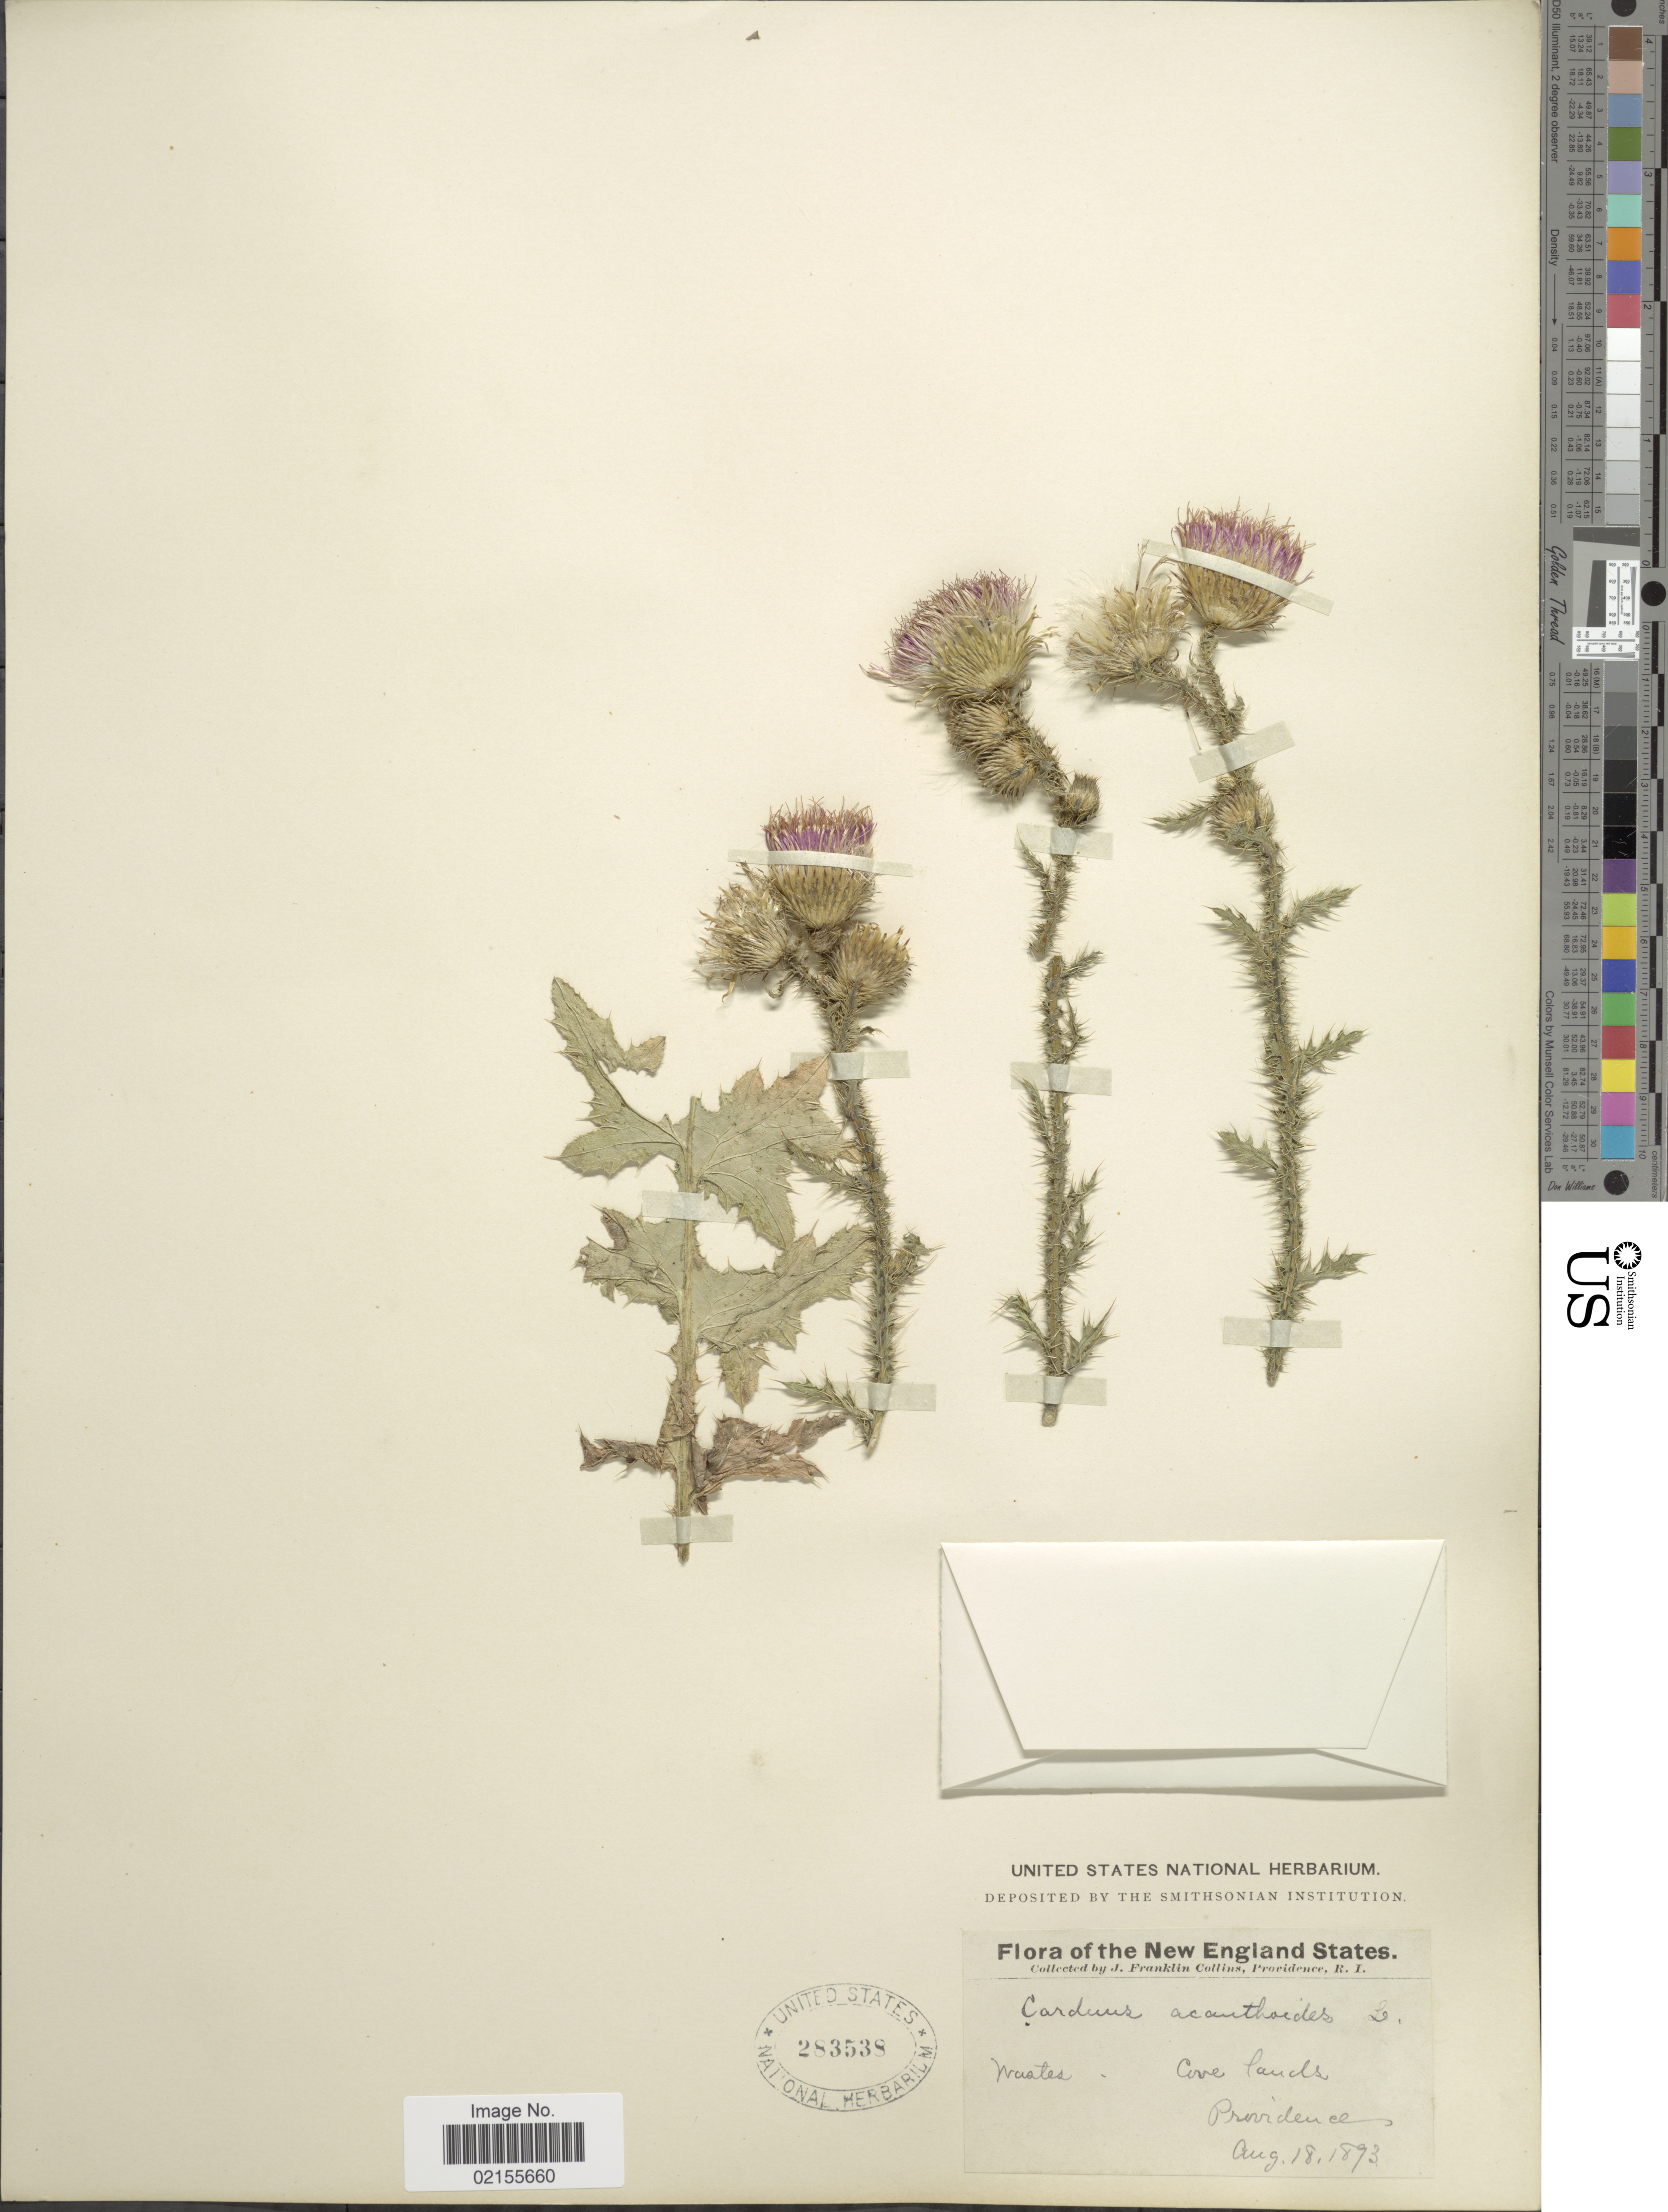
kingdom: Plantae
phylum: Tracheophyta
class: Magnoliopsida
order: Asterales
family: Asteraceae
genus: Carduus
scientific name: Carduus acanthoides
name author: L.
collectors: J. Collins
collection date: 1893-08-18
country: United Kingdom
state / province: England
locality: New England, Wastes, Cove lands, Providence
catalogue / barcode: US 283538